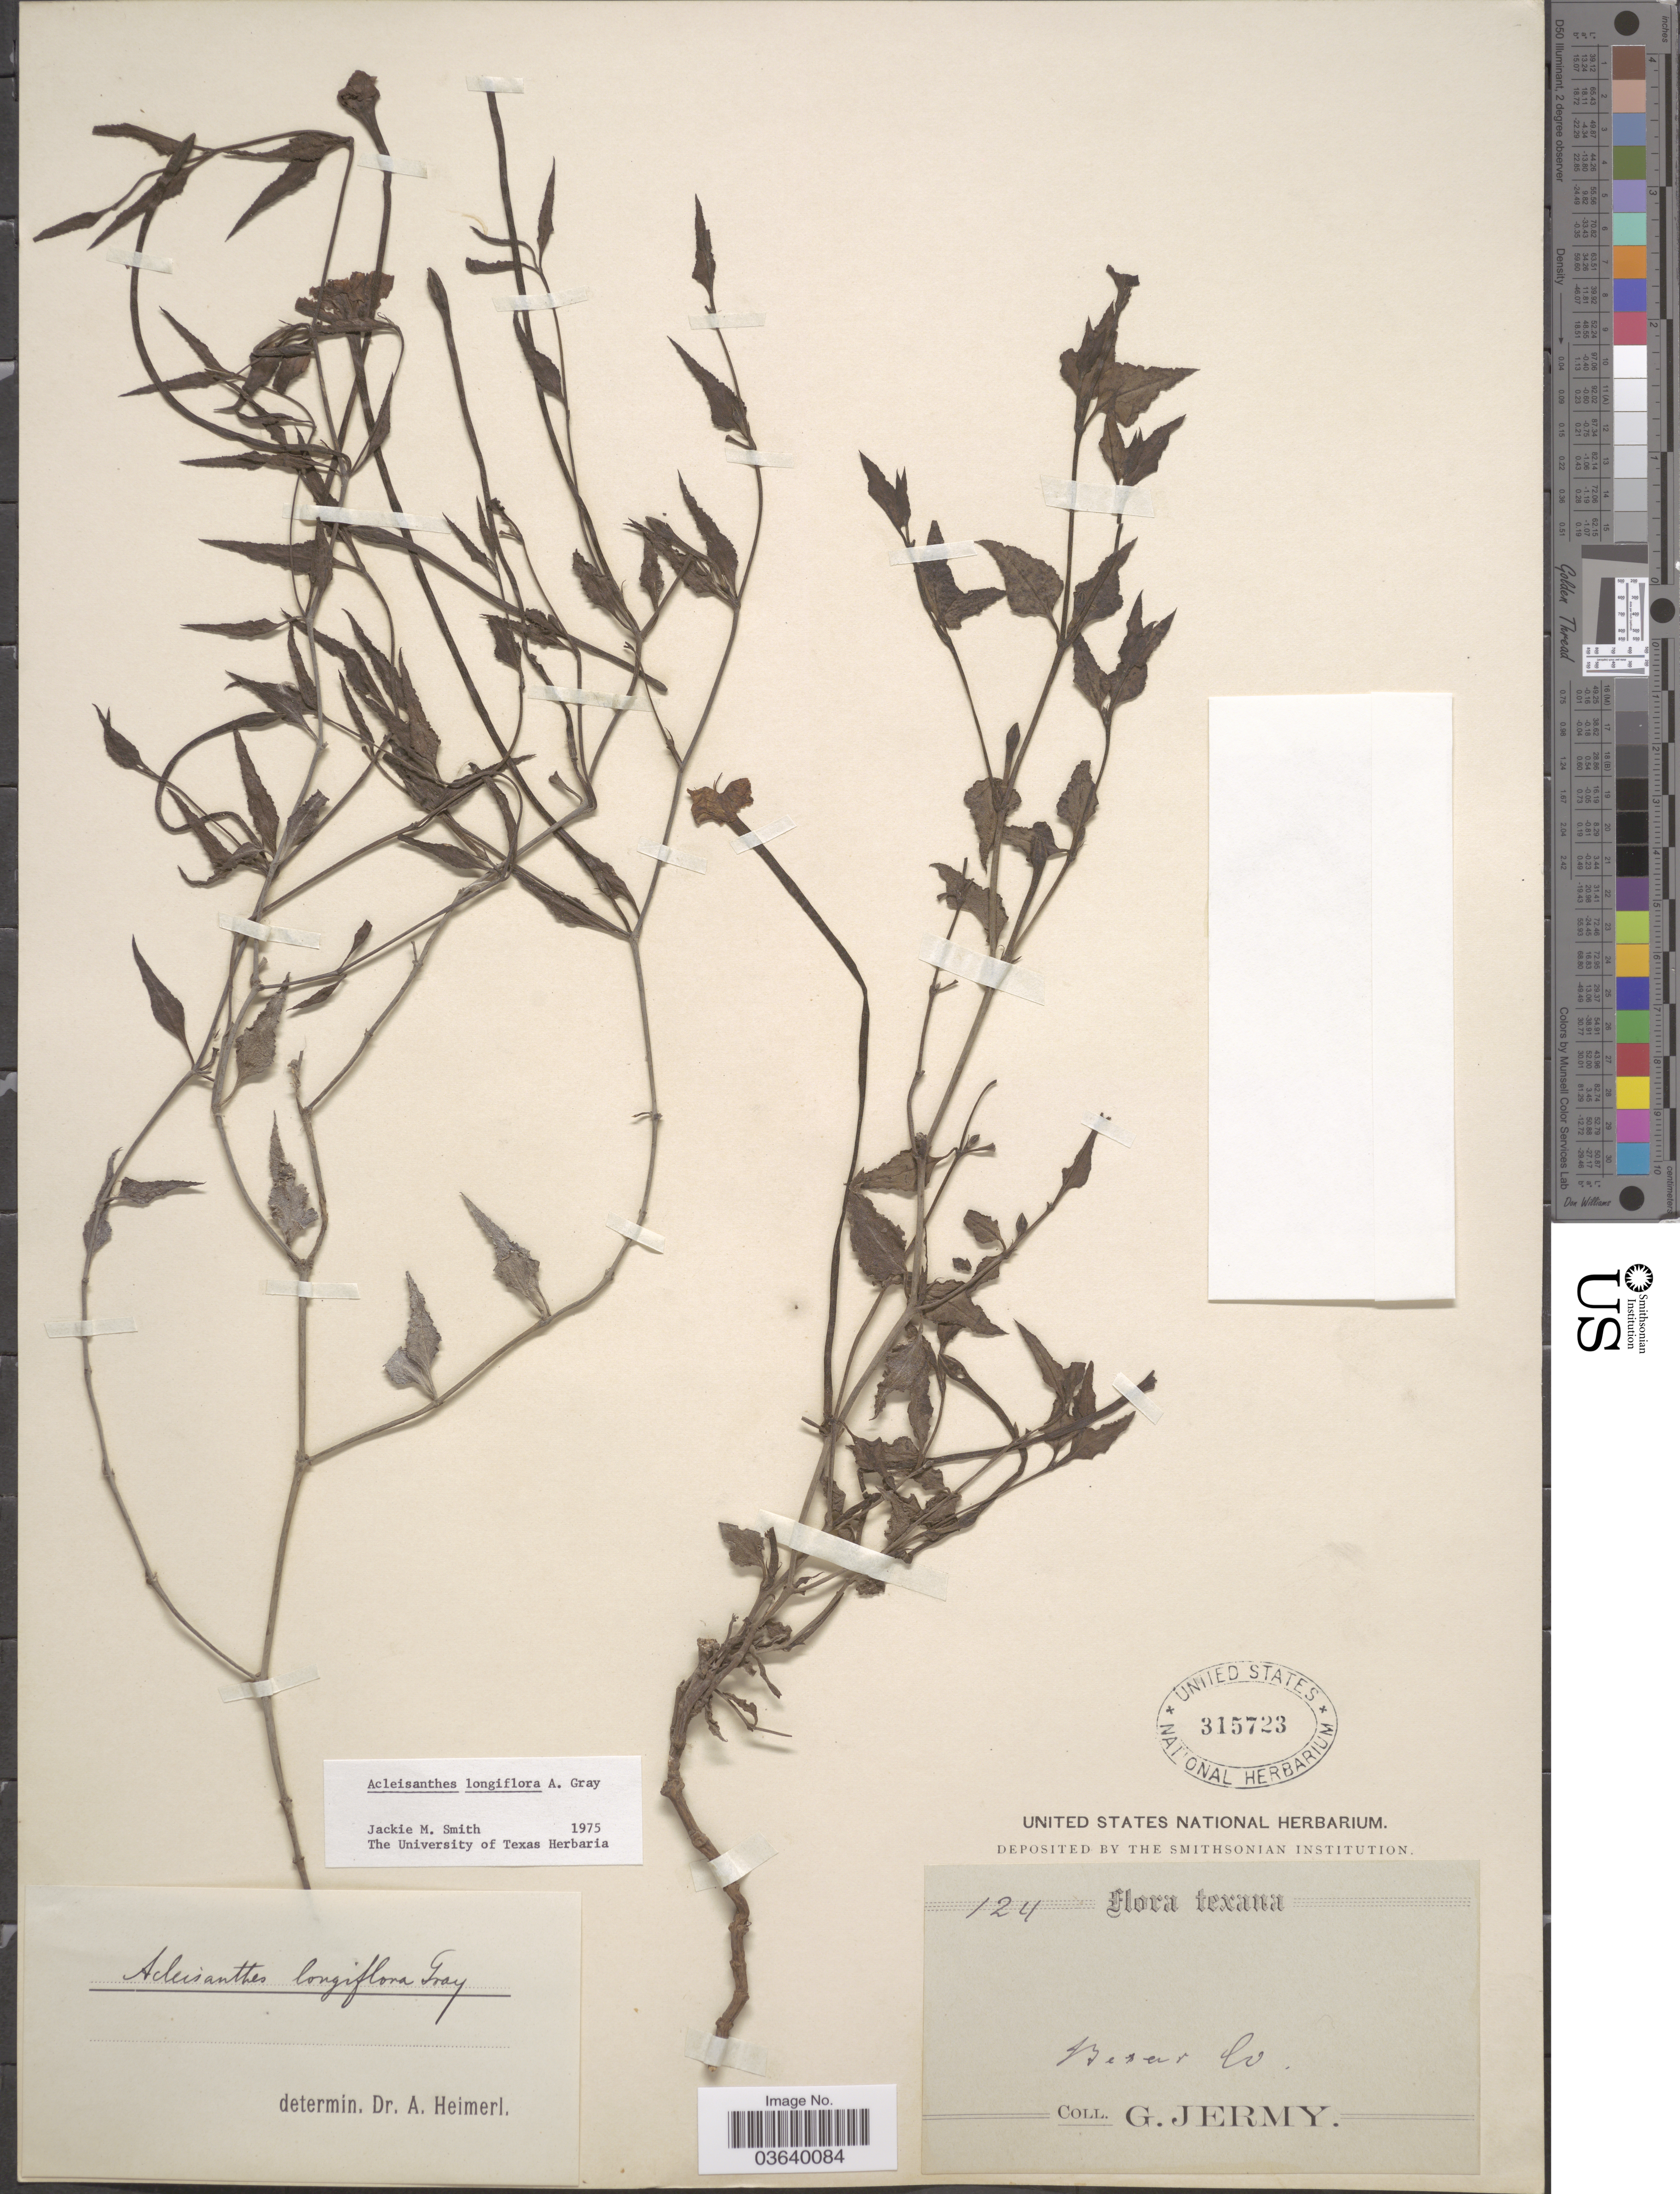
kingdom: Plantae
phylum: Tracheophyta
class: Magnoliopsida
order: Caryophyllales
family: Nyctaginaceae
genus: Acleisanthes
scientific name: Acleisanthes longiflora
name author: A. Gray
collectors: G. Jermy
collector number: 124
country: United States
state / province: Texas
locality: Bexar Co.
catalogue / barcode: US 315723